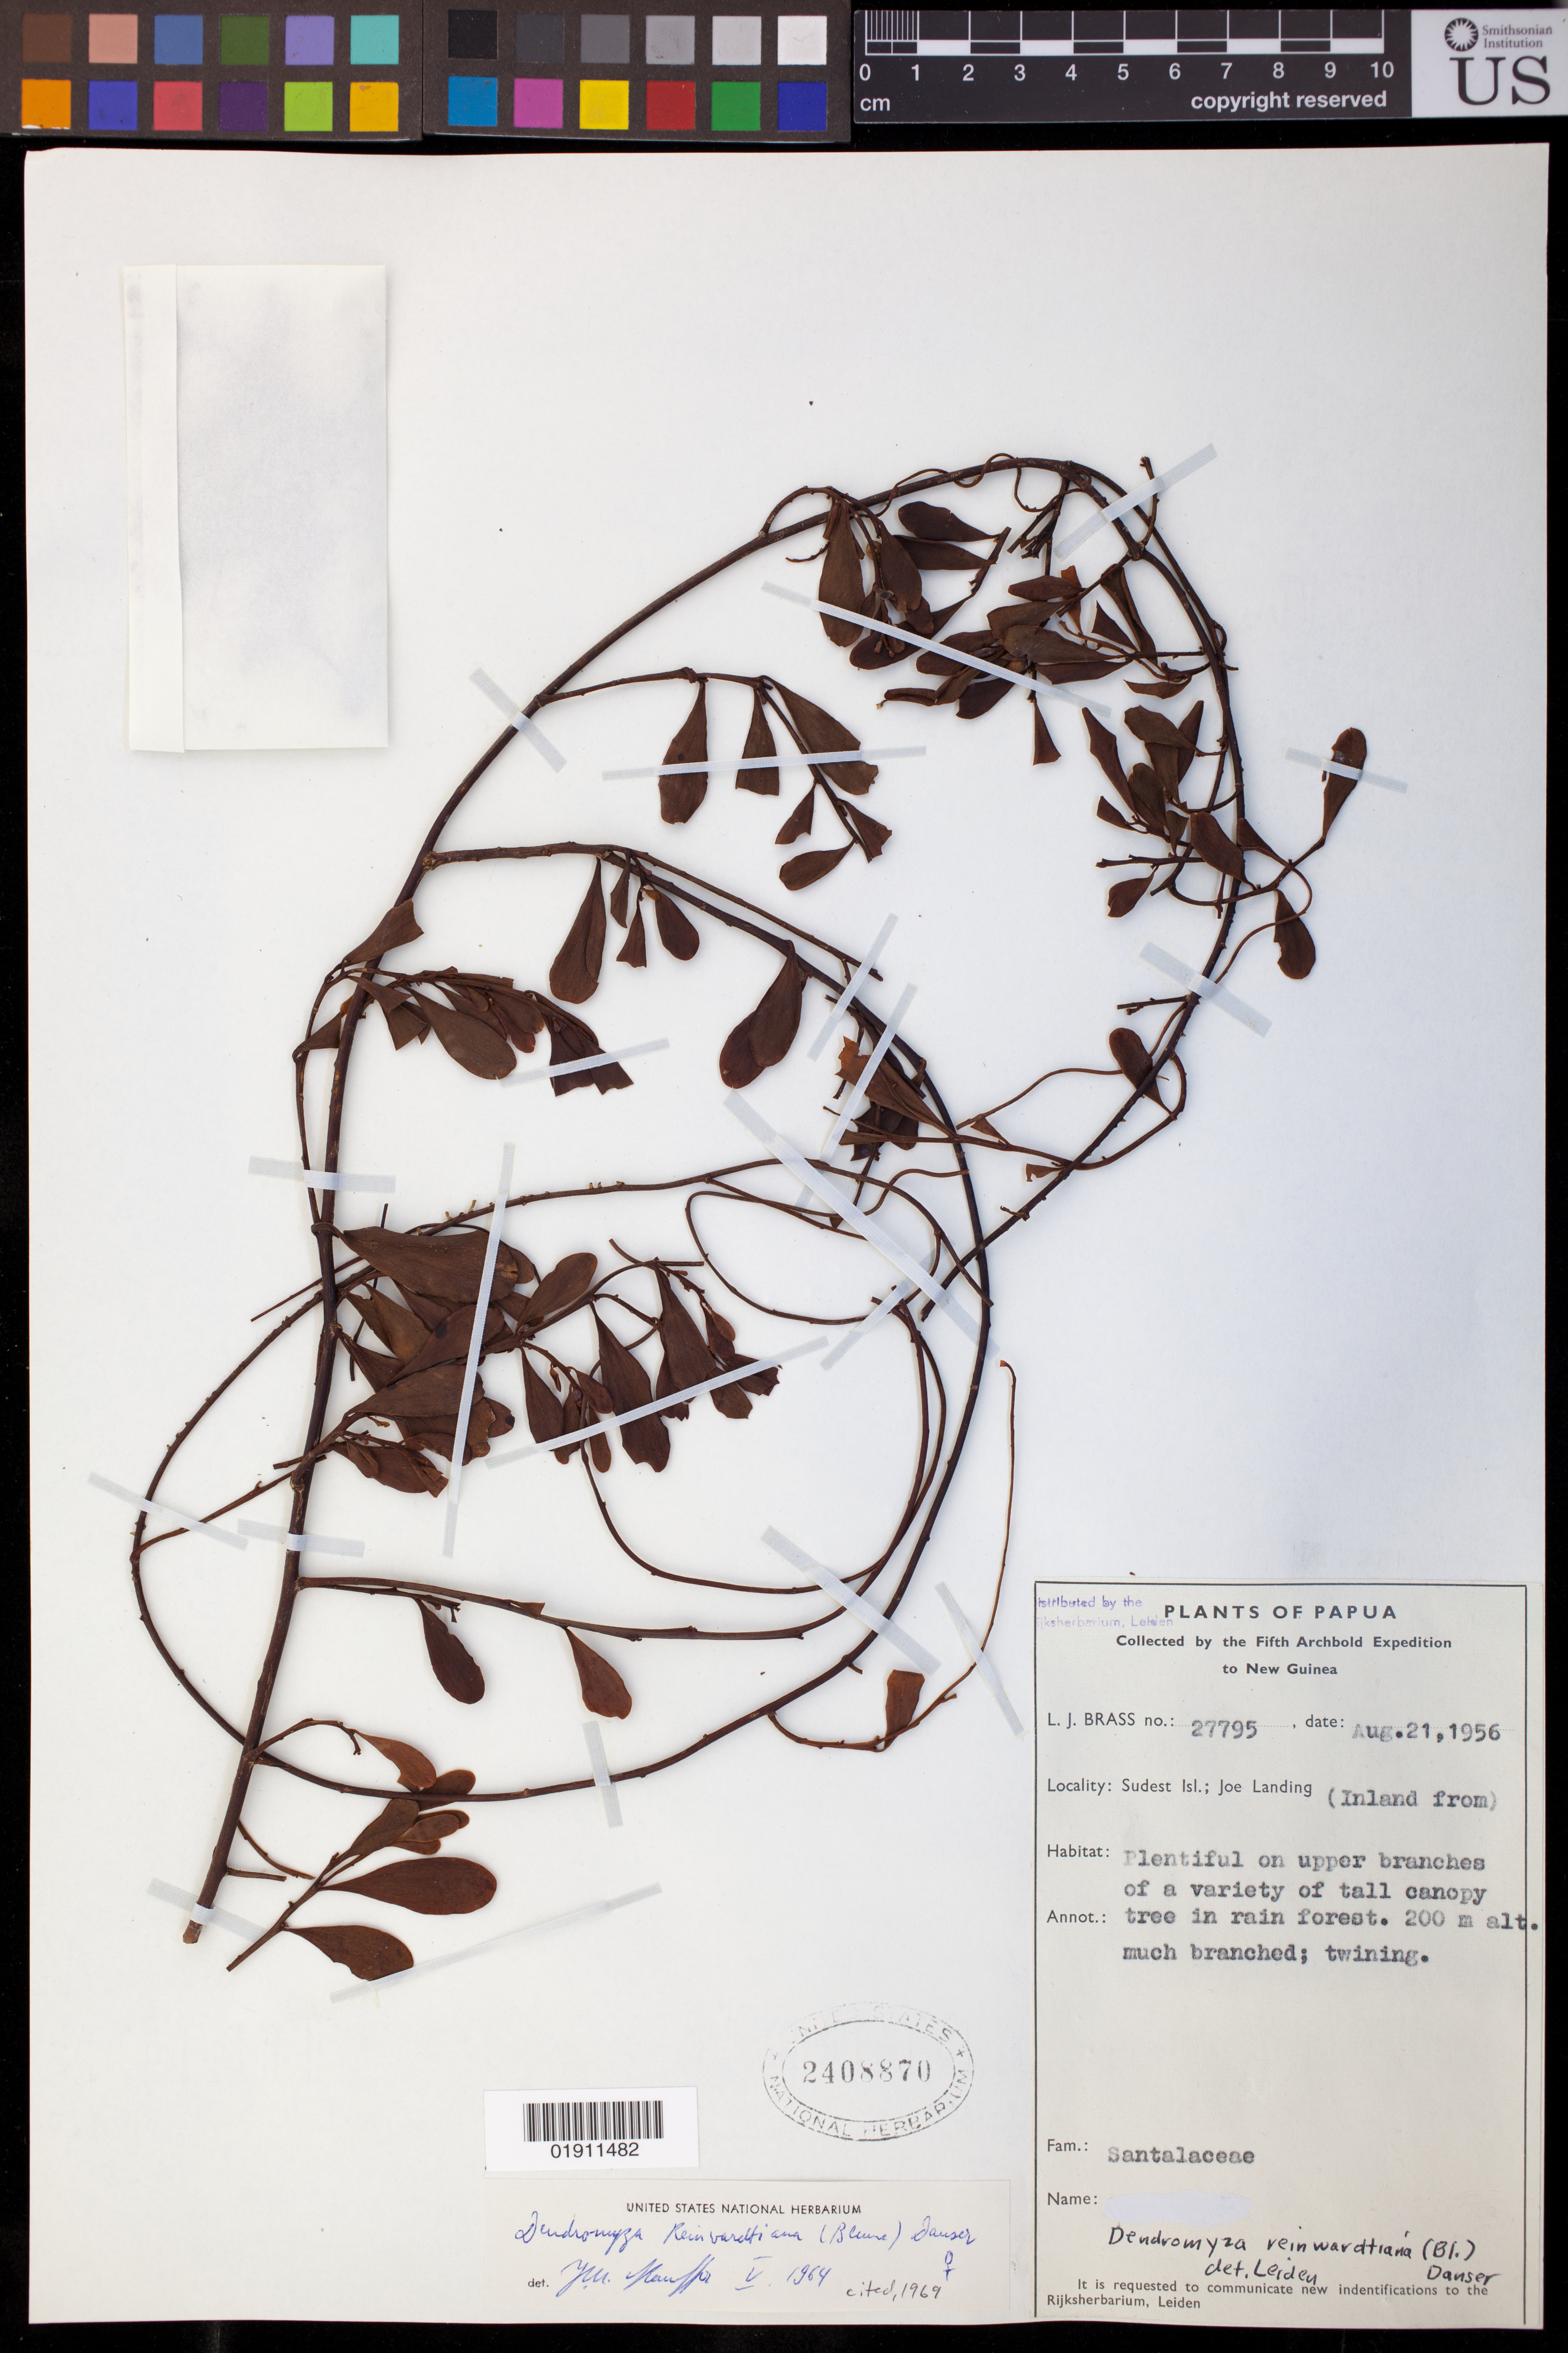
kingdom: Plantae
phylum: Tracheophyta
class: Magnoliopsida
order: Santalales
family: Amphorogynaceae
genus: Dendromyza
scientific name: Dendromyza reinwardtiana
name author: (Blume) Danser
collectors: L. J. Brass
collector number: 27795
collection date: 1956-08-21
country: Papua New Guinea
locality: Sudest Isl.; Joe Landing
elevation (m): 200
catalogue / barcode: US 2408870